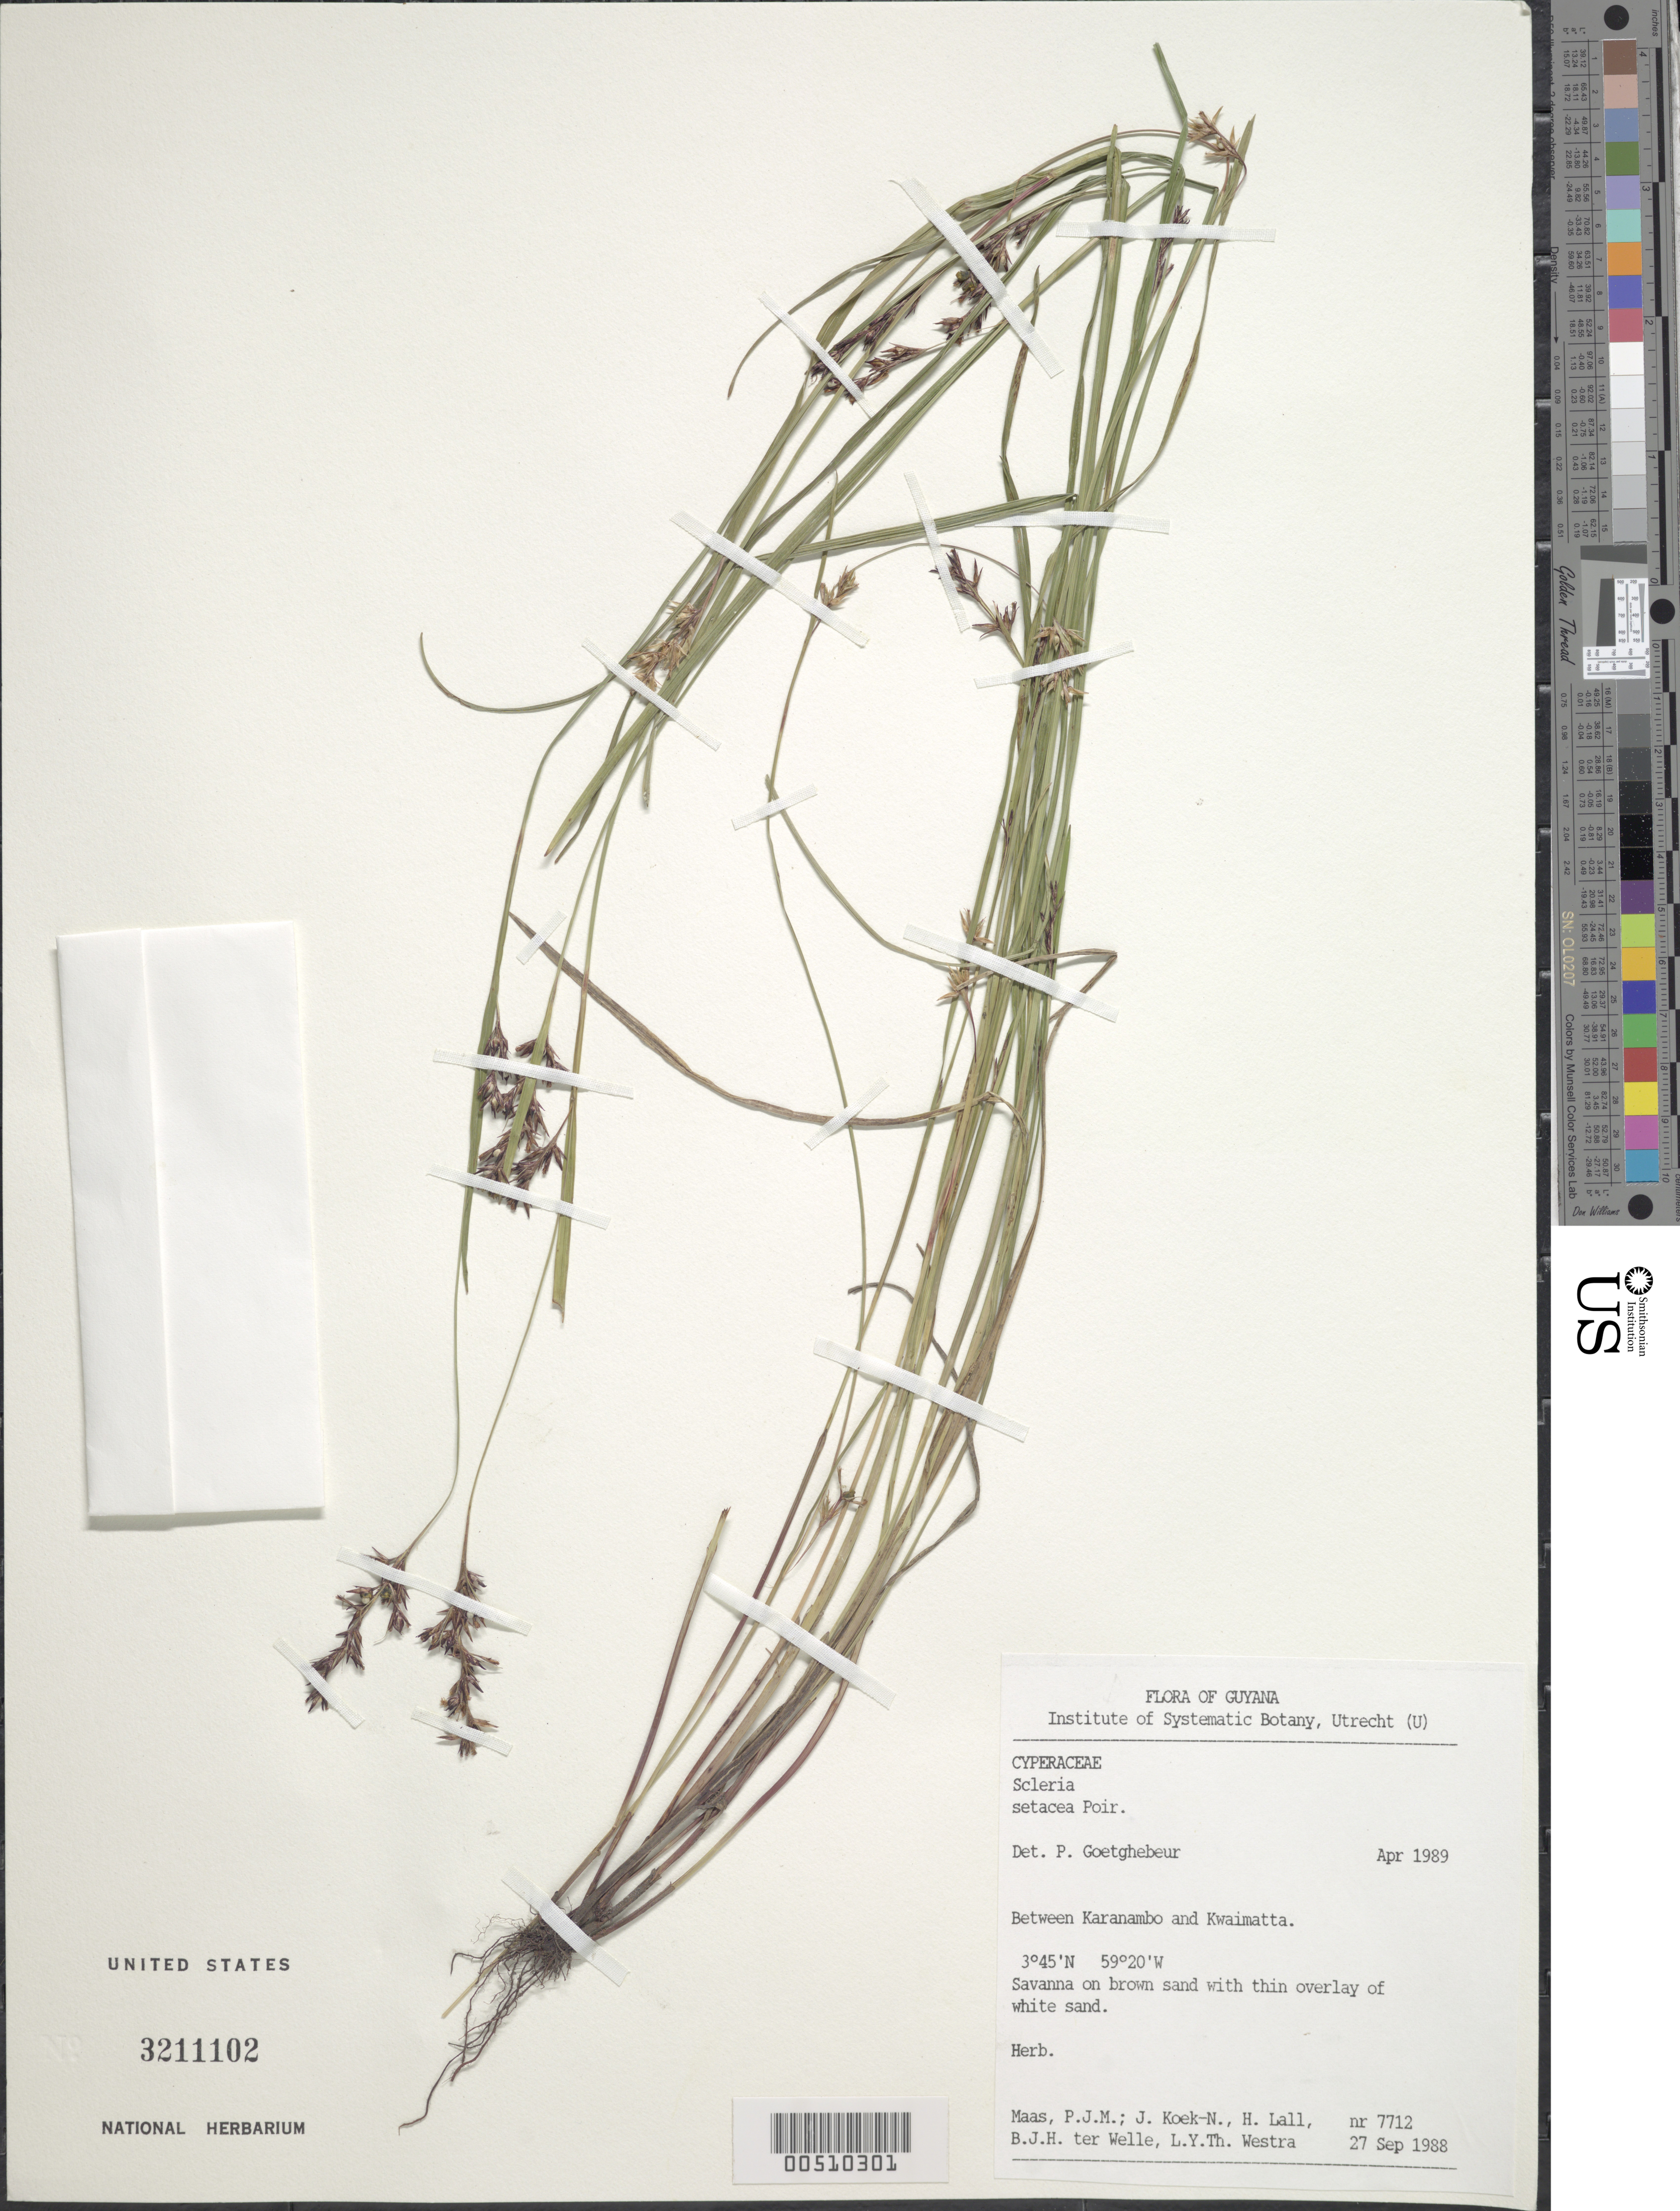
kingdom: Plantae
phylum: Tracheophyta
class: Liliopsida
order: Poales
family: Cyperaceae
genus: Scleria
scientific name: Scleria muehlenbergii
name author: Steud.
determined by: Strong, Mark T., (BOT), Smithsonian Institution - National Museum of Natural History (UNITED STATES)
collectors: P. Maas, J. Koek-Noorman, H. Lall & B. Welle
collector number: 7712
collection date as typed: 27 Sep 1988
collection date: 1988-09-27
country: Guyana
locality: Between Karanambo and Kwaimatta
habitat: Savanna on brown sand with thin overlay of white sand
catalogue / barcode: US 3211102